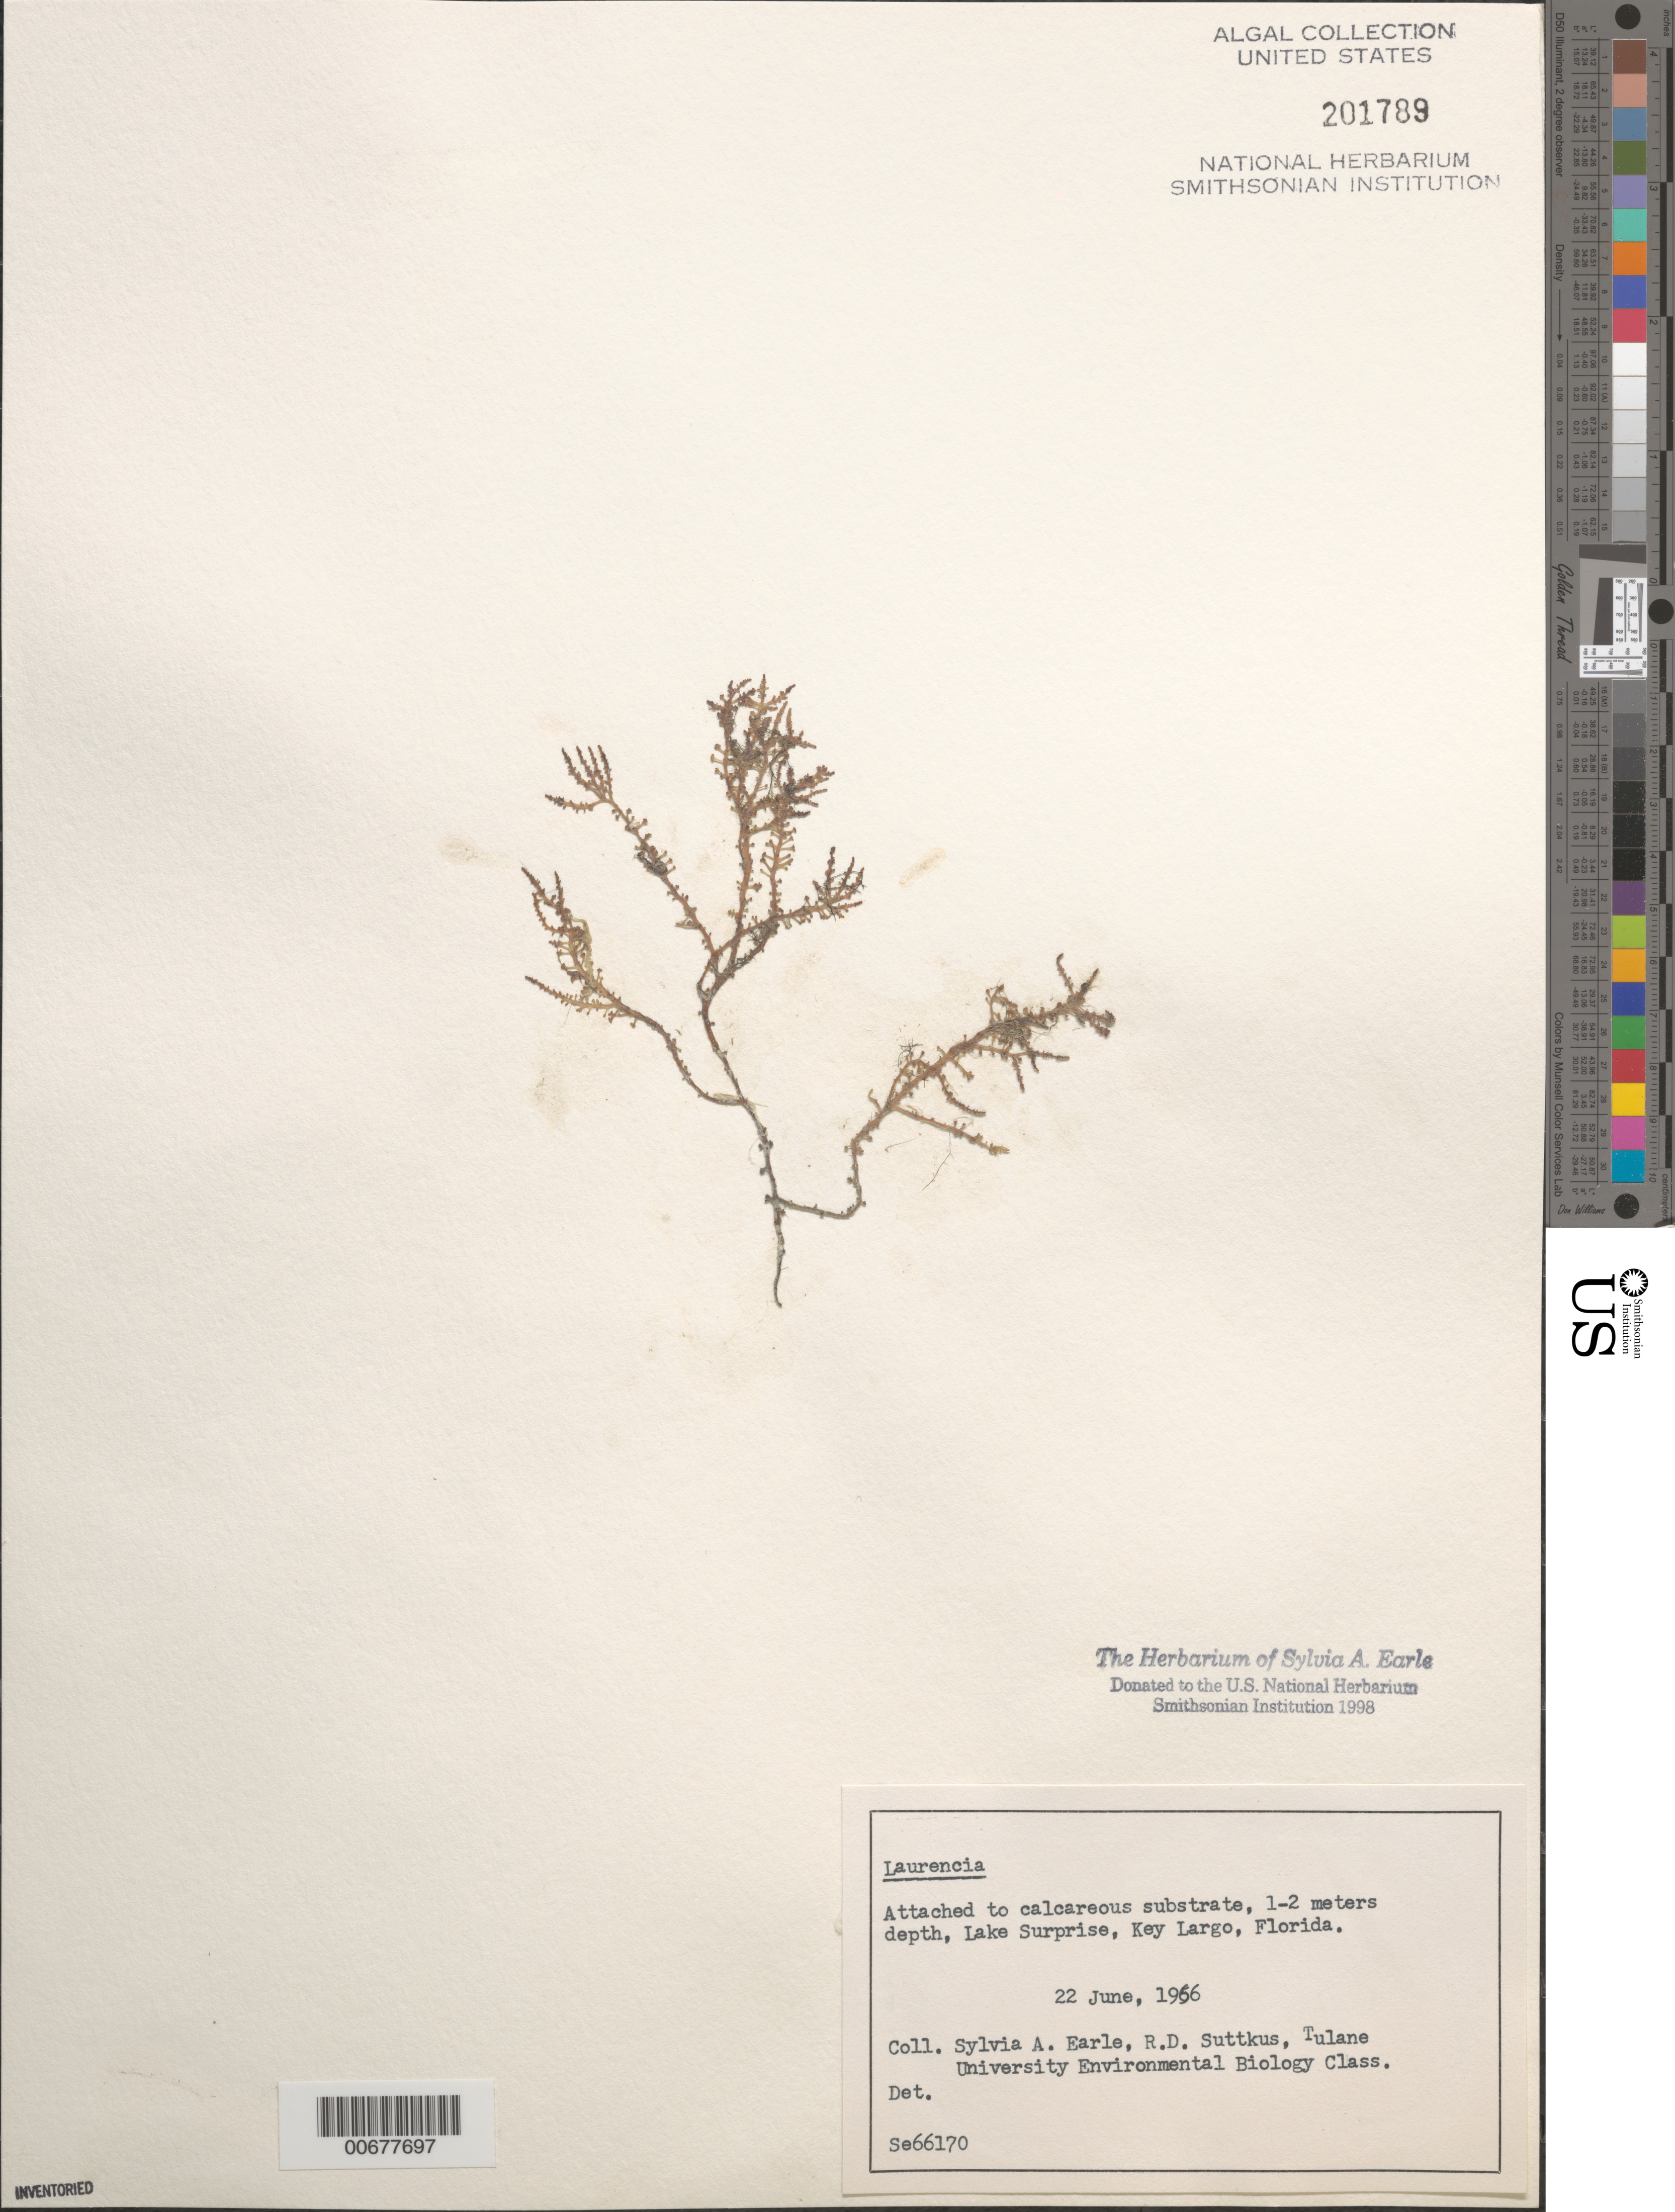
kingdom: Plantae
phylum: Rhodophyta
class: Florideophyceae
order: Ceramiales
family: Rhodomelaceae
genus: Laurencia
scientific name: Laurencia sp.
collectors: S. A. Earle, R. Suttkus & Tulane Univ. Env. Biol. Class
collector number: SE 66170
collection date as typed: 22 Jun 1966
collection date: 1966-06-22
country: United States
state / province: Florida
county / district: Monroe County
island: Key Largo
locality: Lake Surprise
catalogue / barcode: US 201789